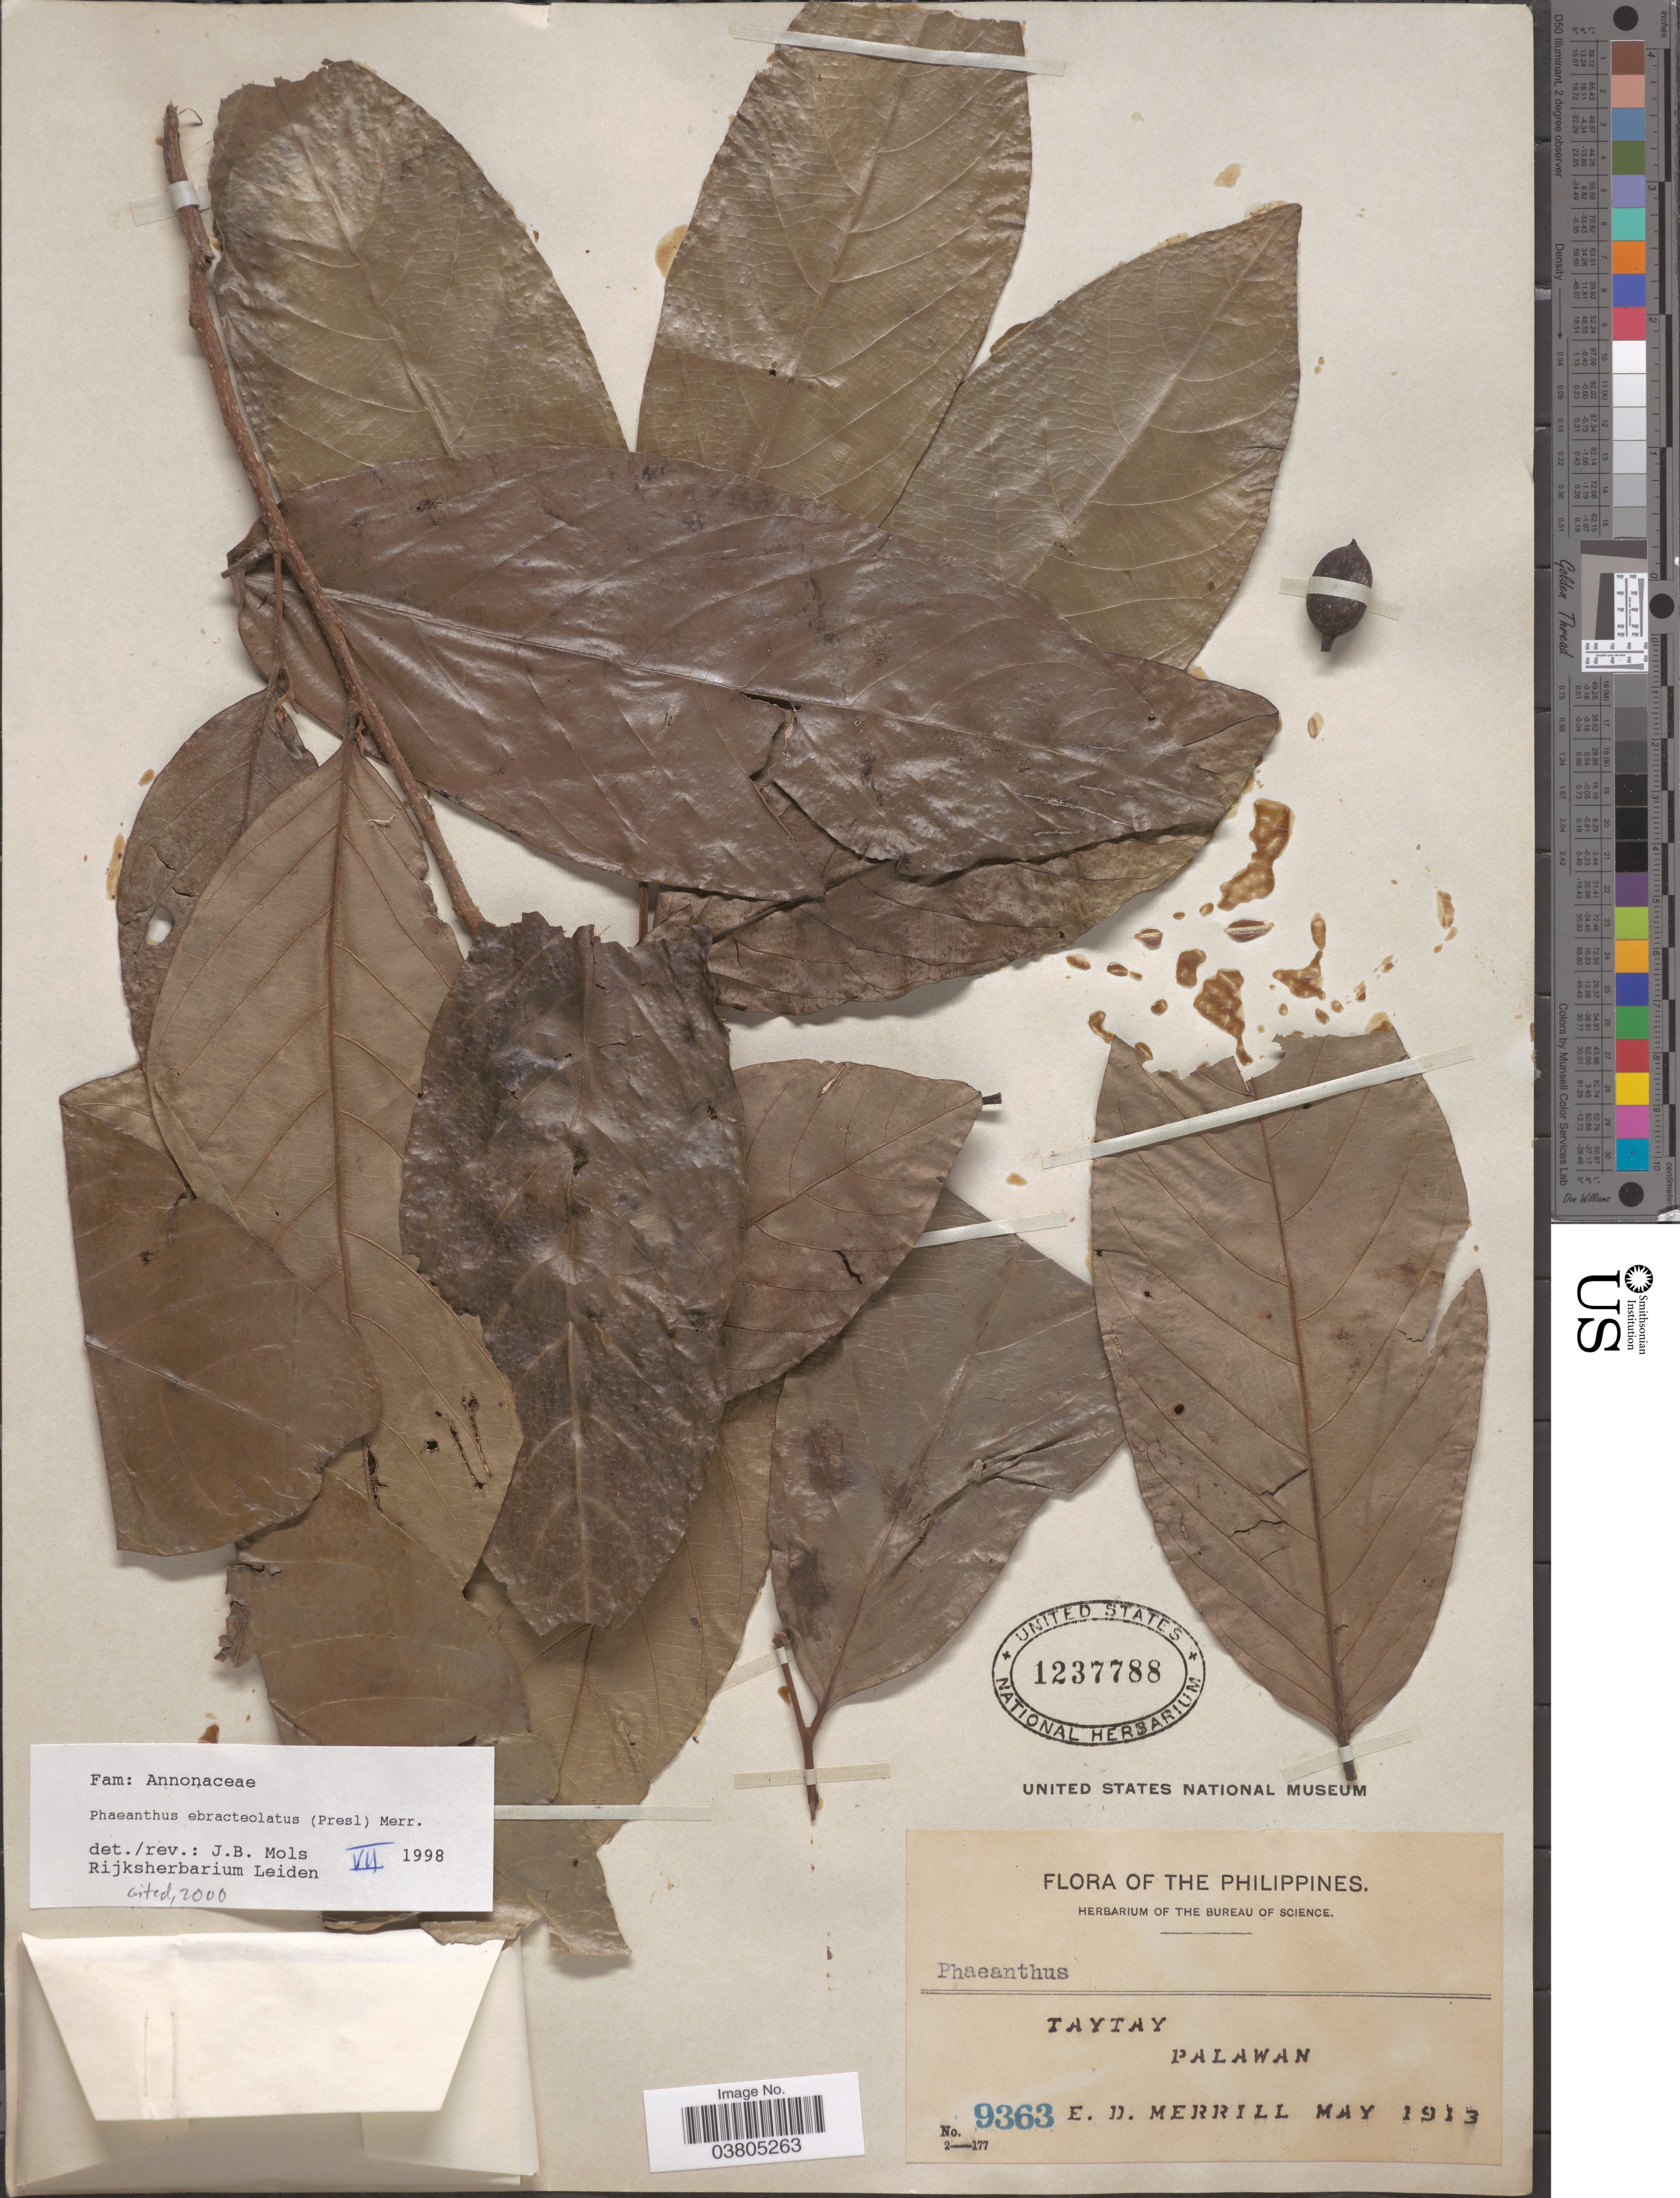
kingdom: Plantae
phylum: Tracheophyta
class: Magnoliopsida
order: Magnoliales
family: Annonaceae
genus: Phaeanthus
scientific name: Phaeanthus ophthalmicus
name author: (Roxb. ex G. Don) J. Sinclair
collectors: E. D. Merrill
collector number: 9363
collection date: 1913-05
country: Philippines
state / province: Mimaropa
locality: Taytay. Palawan.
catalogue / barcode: US 1237788